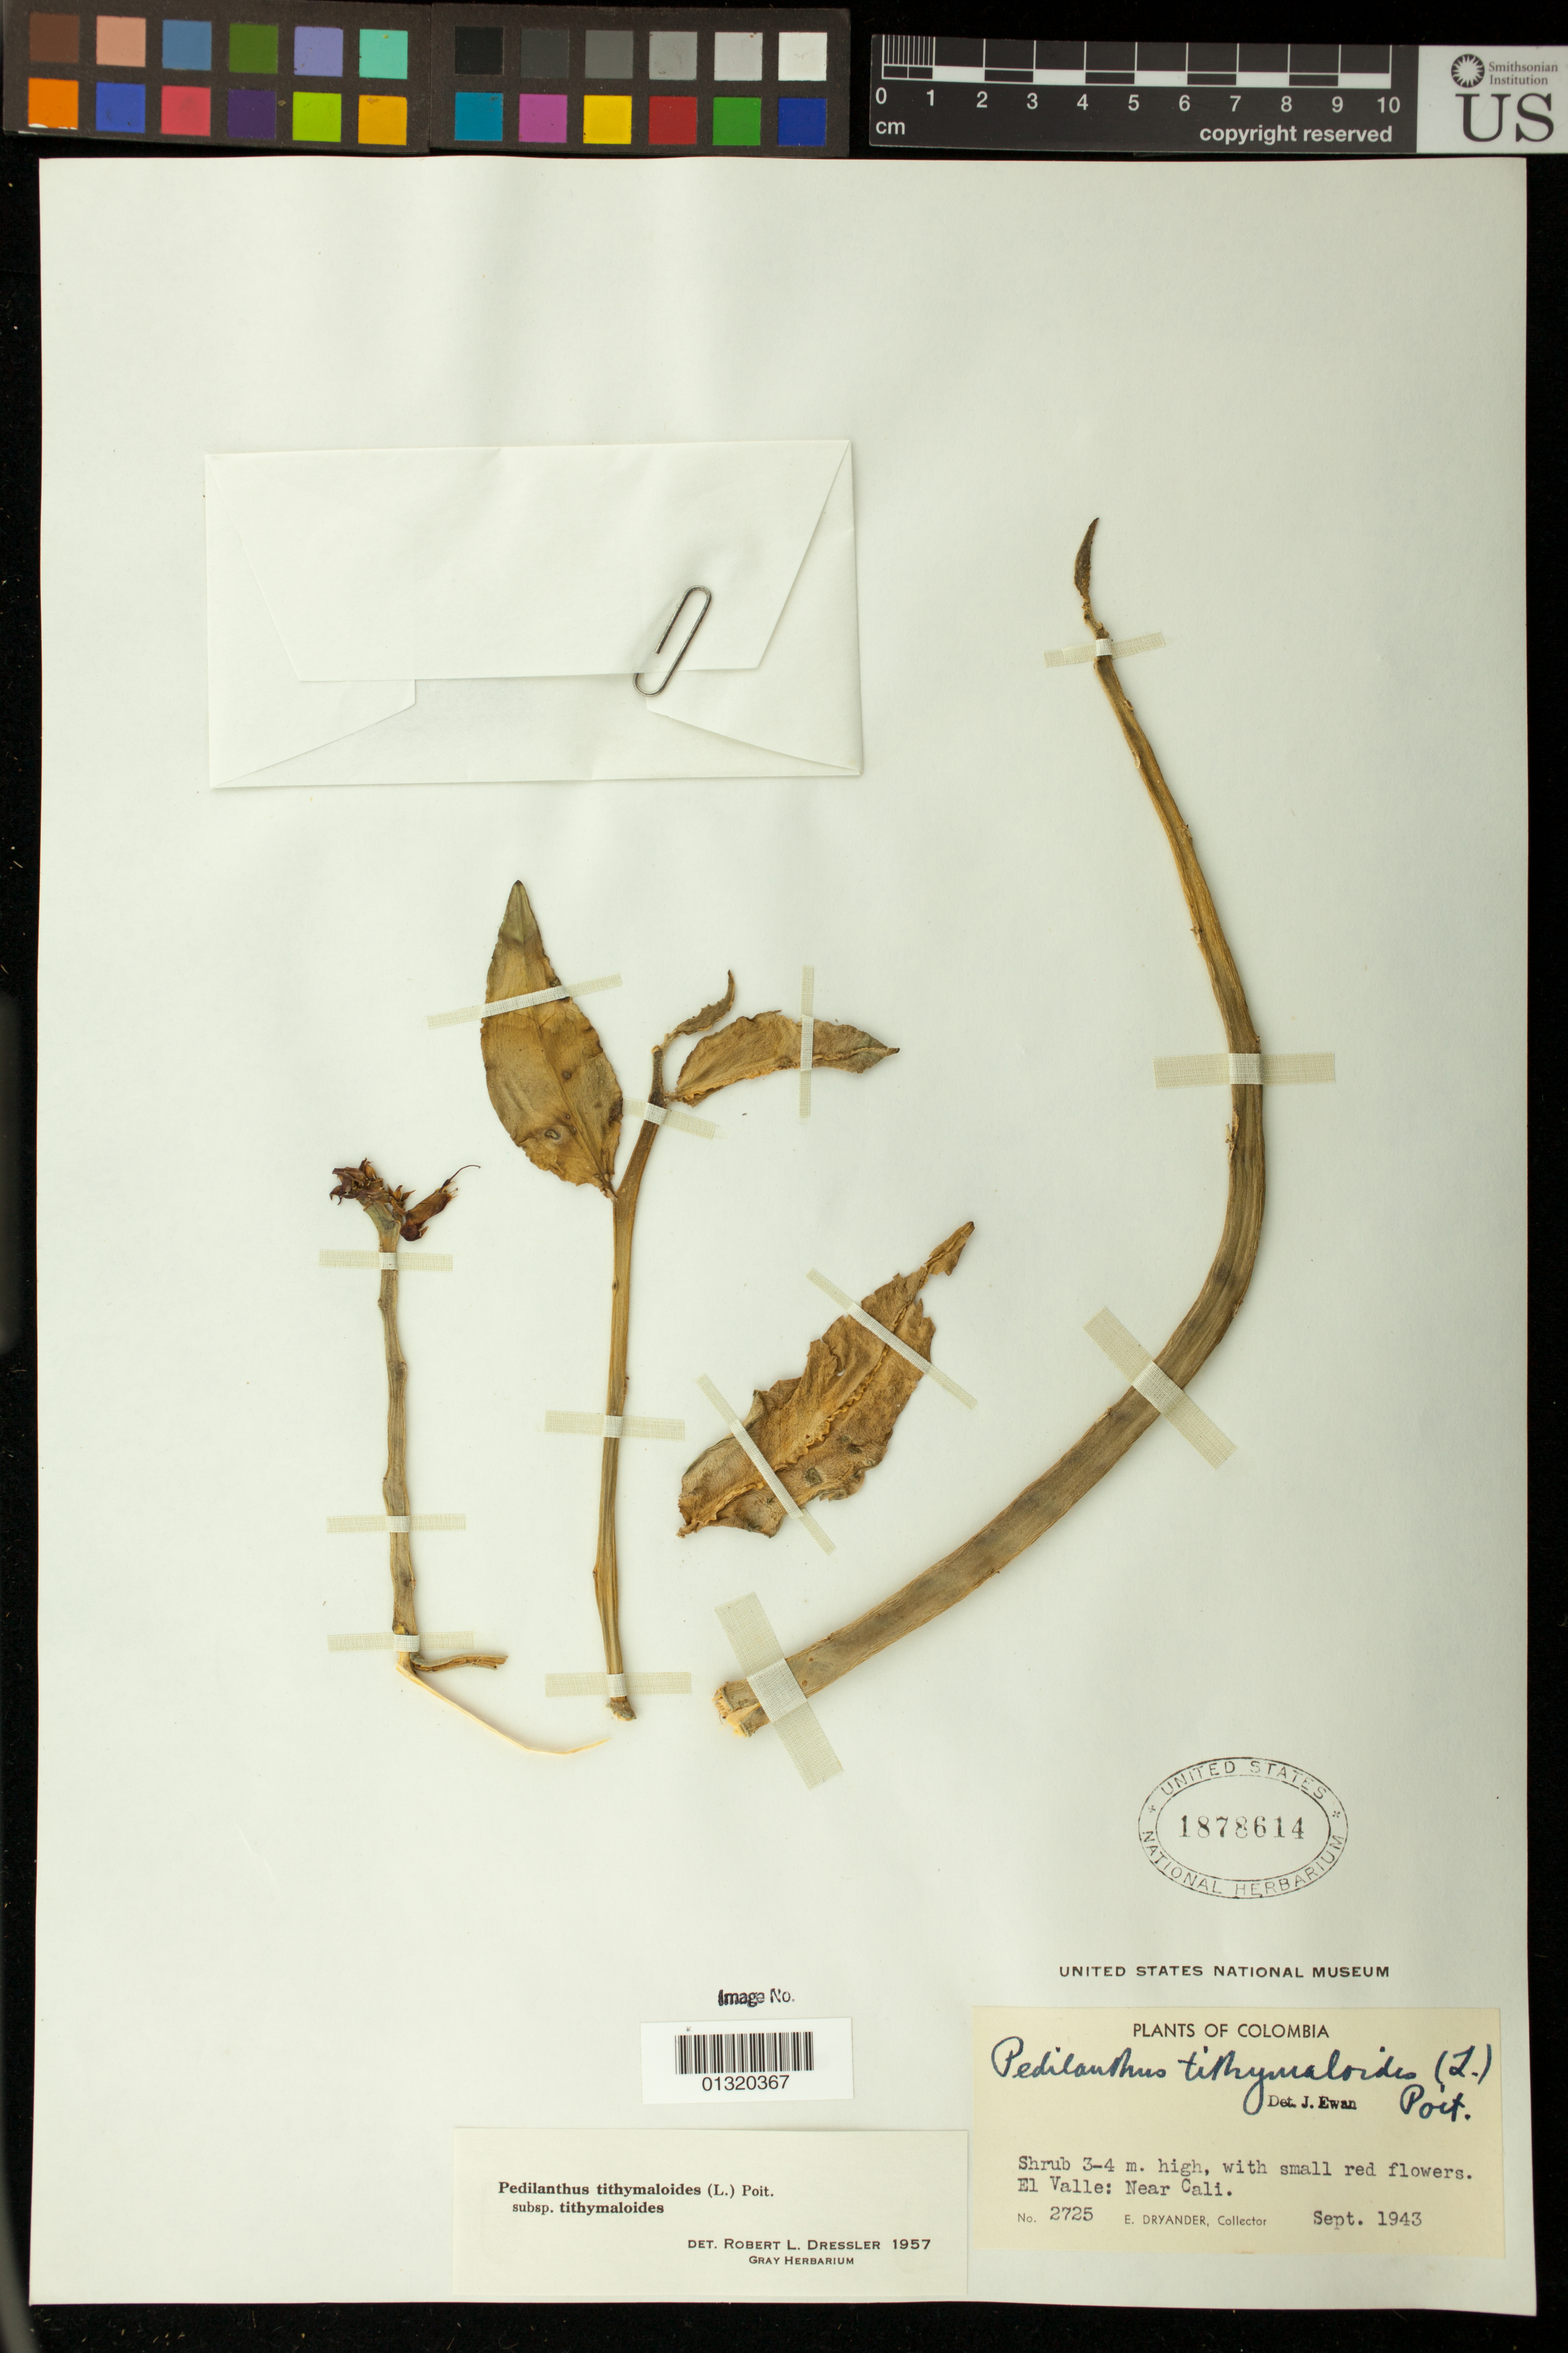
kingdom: Plantae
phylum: Tracheophyta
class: Magnoliopsida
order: Malpighiales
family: Euphorbiaceae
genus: Pedilanthus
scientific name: Pedilanthus tithymaloides subsp. tithymaloides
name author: (L.) Poit.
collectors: E. I. Dryander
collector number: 2725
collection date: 1943-09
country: Colombia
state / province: Valle del Cauca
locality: El Valle: Near Cali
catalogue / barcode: US 1878614